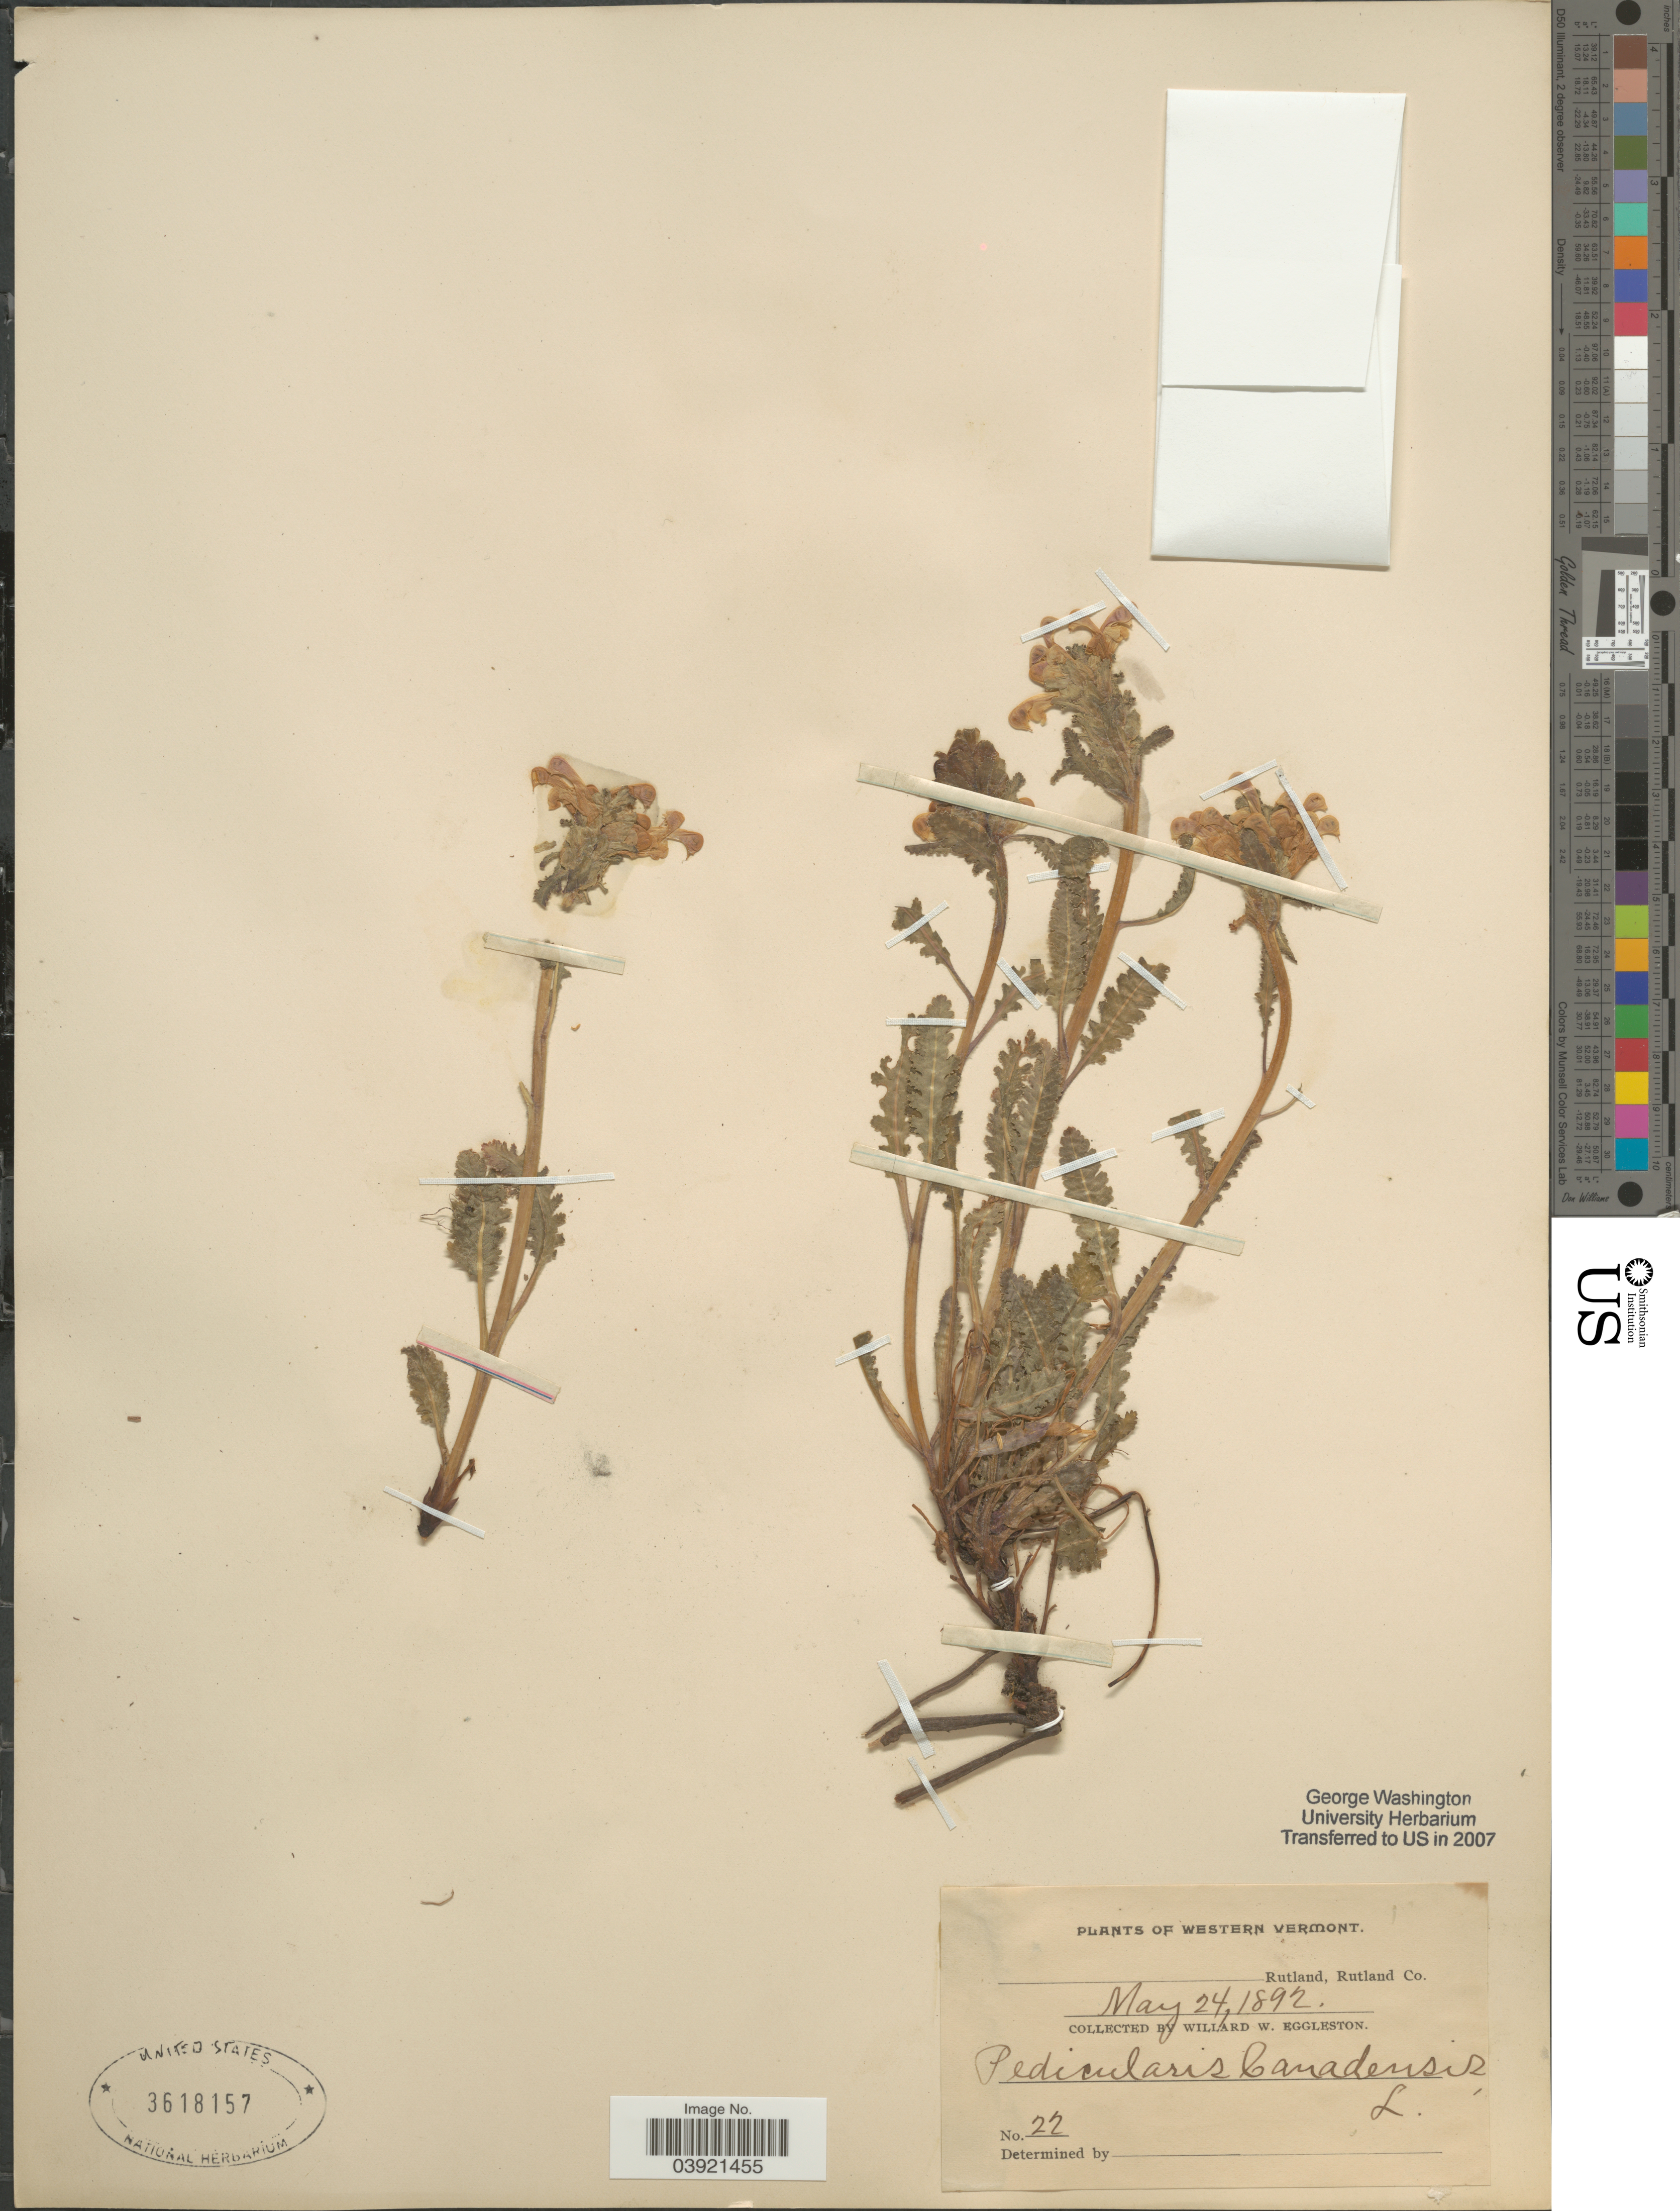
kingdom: Plantae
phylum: Tracheophyta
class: Magnoliopsida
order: Lamiales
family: Orobanchaceae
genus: Pedicularis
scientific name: Pedicularis canadensis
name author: L.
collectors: W. W. Eggleston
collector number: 22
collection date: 1892-05-24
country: United States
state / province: Vermont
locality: Western Vermont. Rutland, Rutland Co.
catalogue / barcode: US 3618157